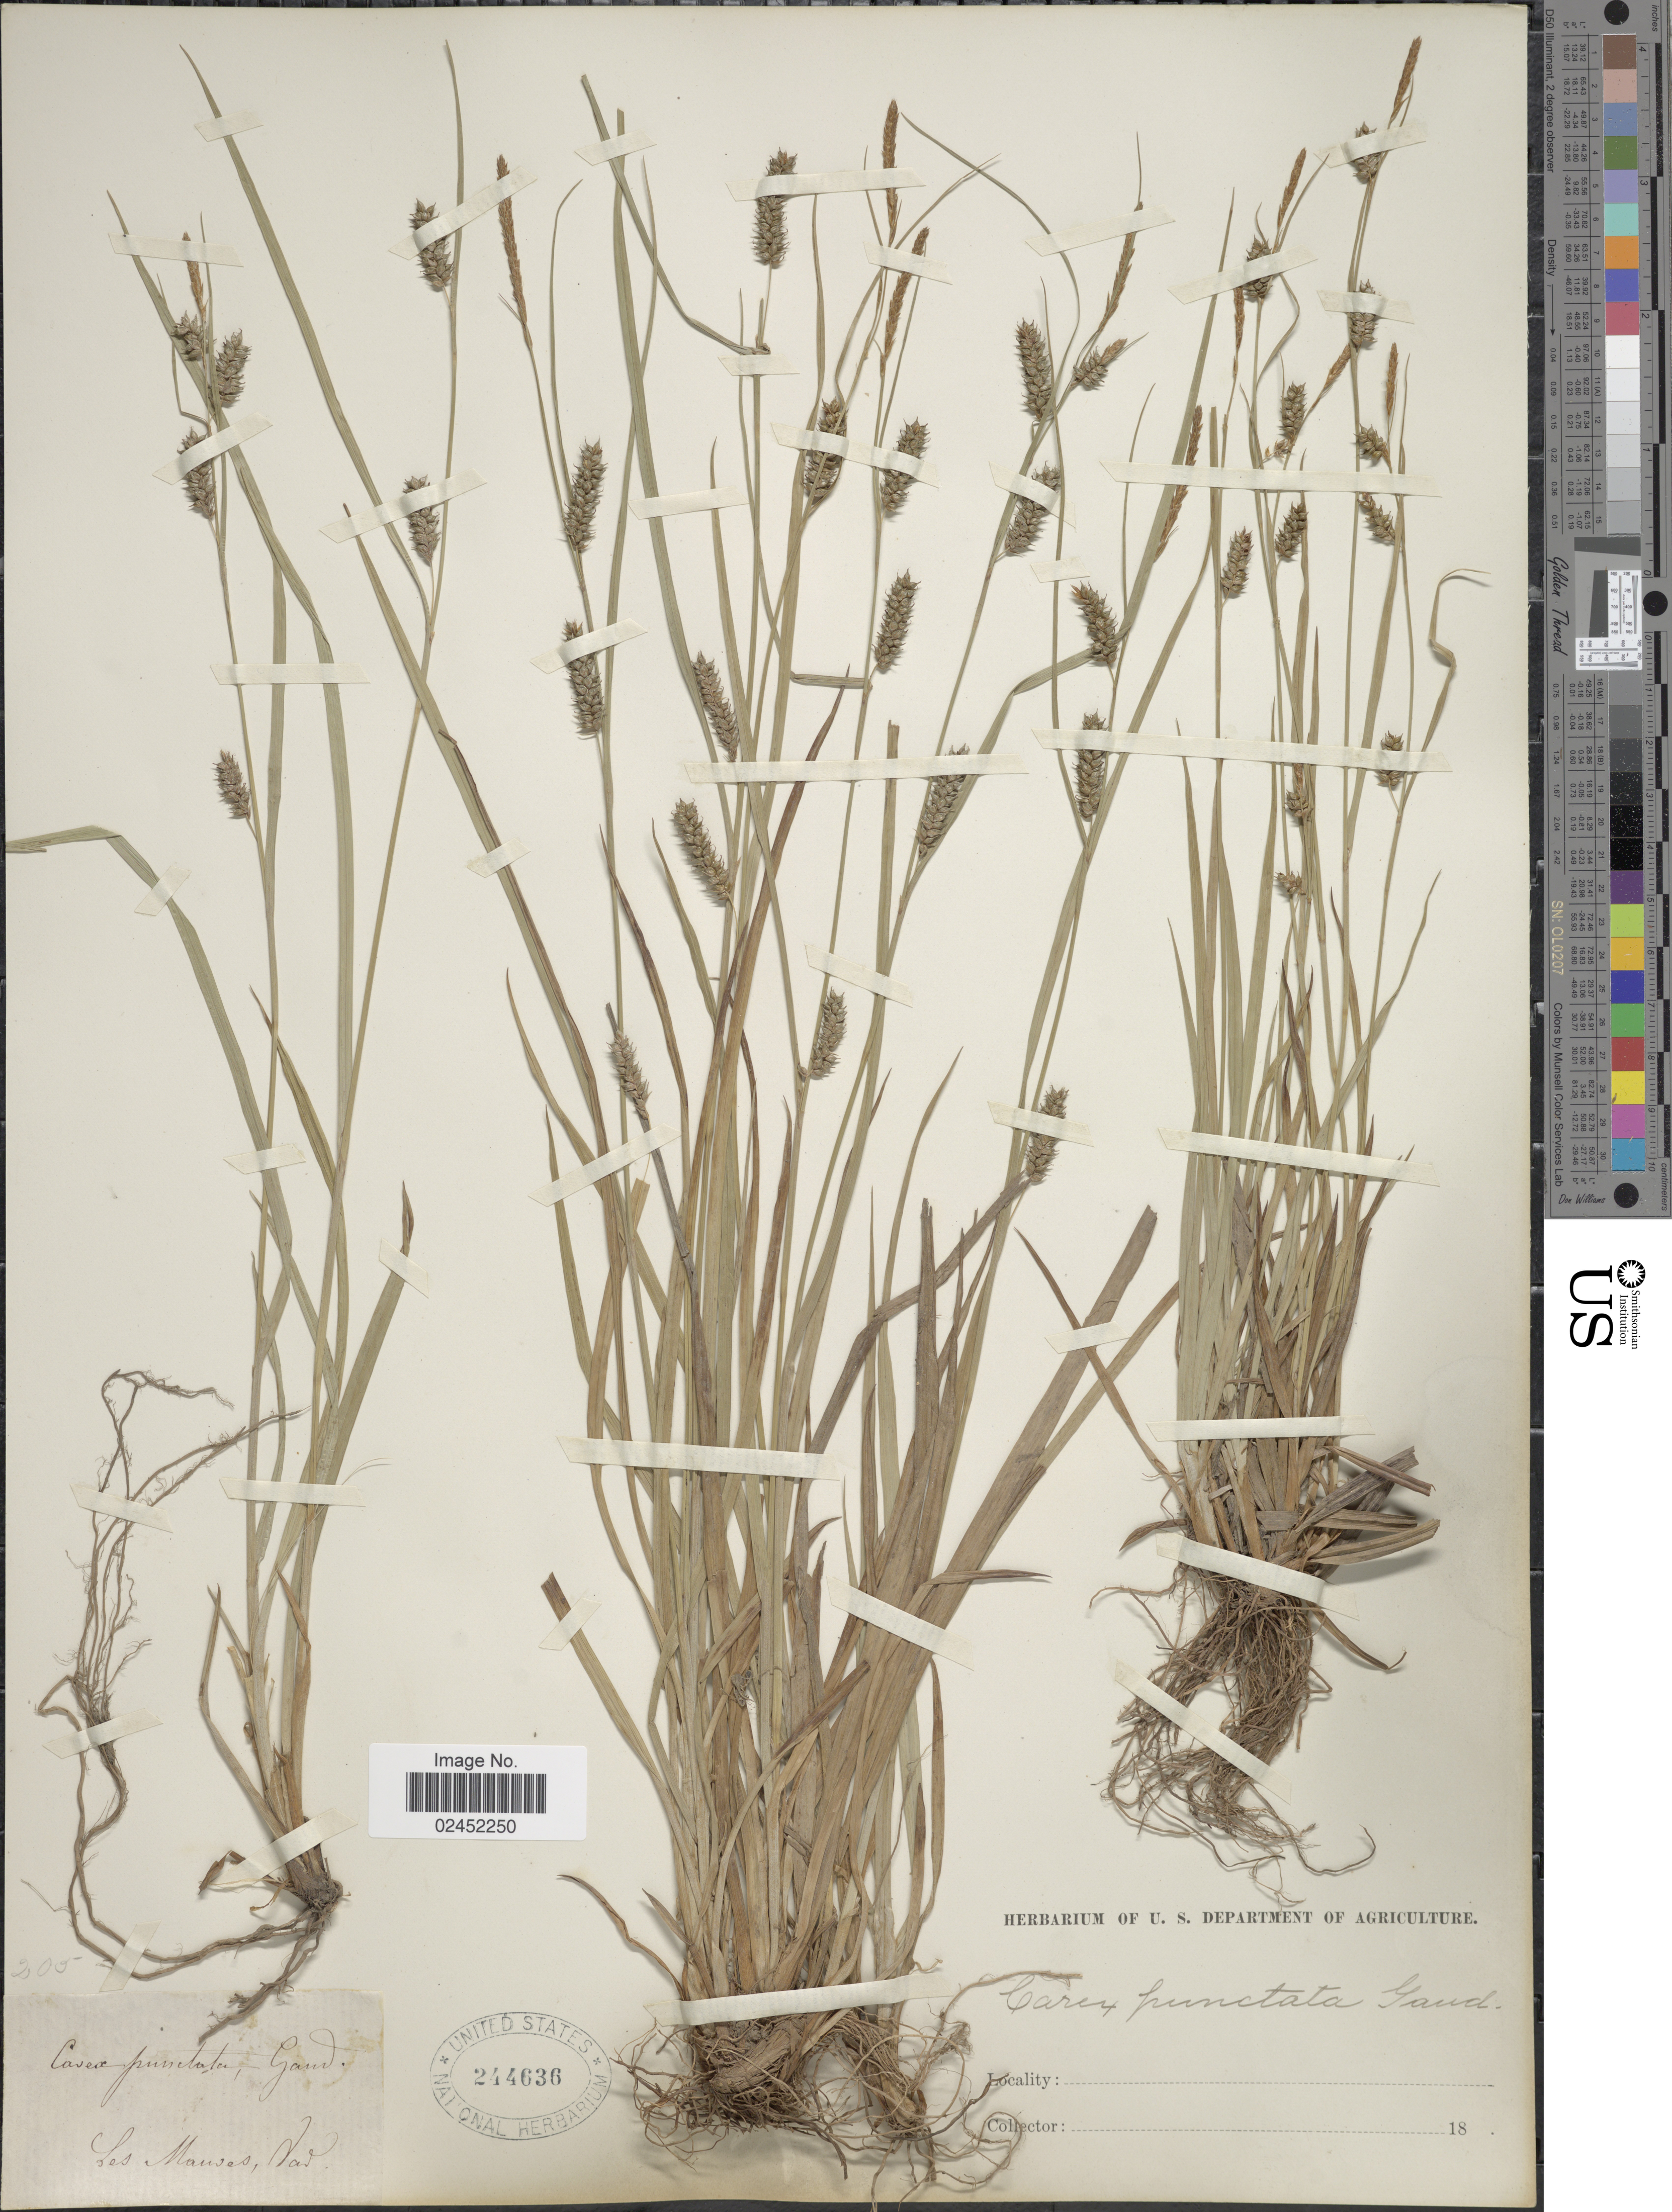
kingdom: Plantae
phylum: Tracheophyta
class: Liliopsida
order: Poales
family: Cyperaceae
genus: Carex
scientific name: Carex punctata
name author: Gaudin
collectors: ex herb. U. S. Department of Agriculture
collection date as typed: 18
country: France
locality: Les Maures, Var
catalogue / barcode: US 2444636